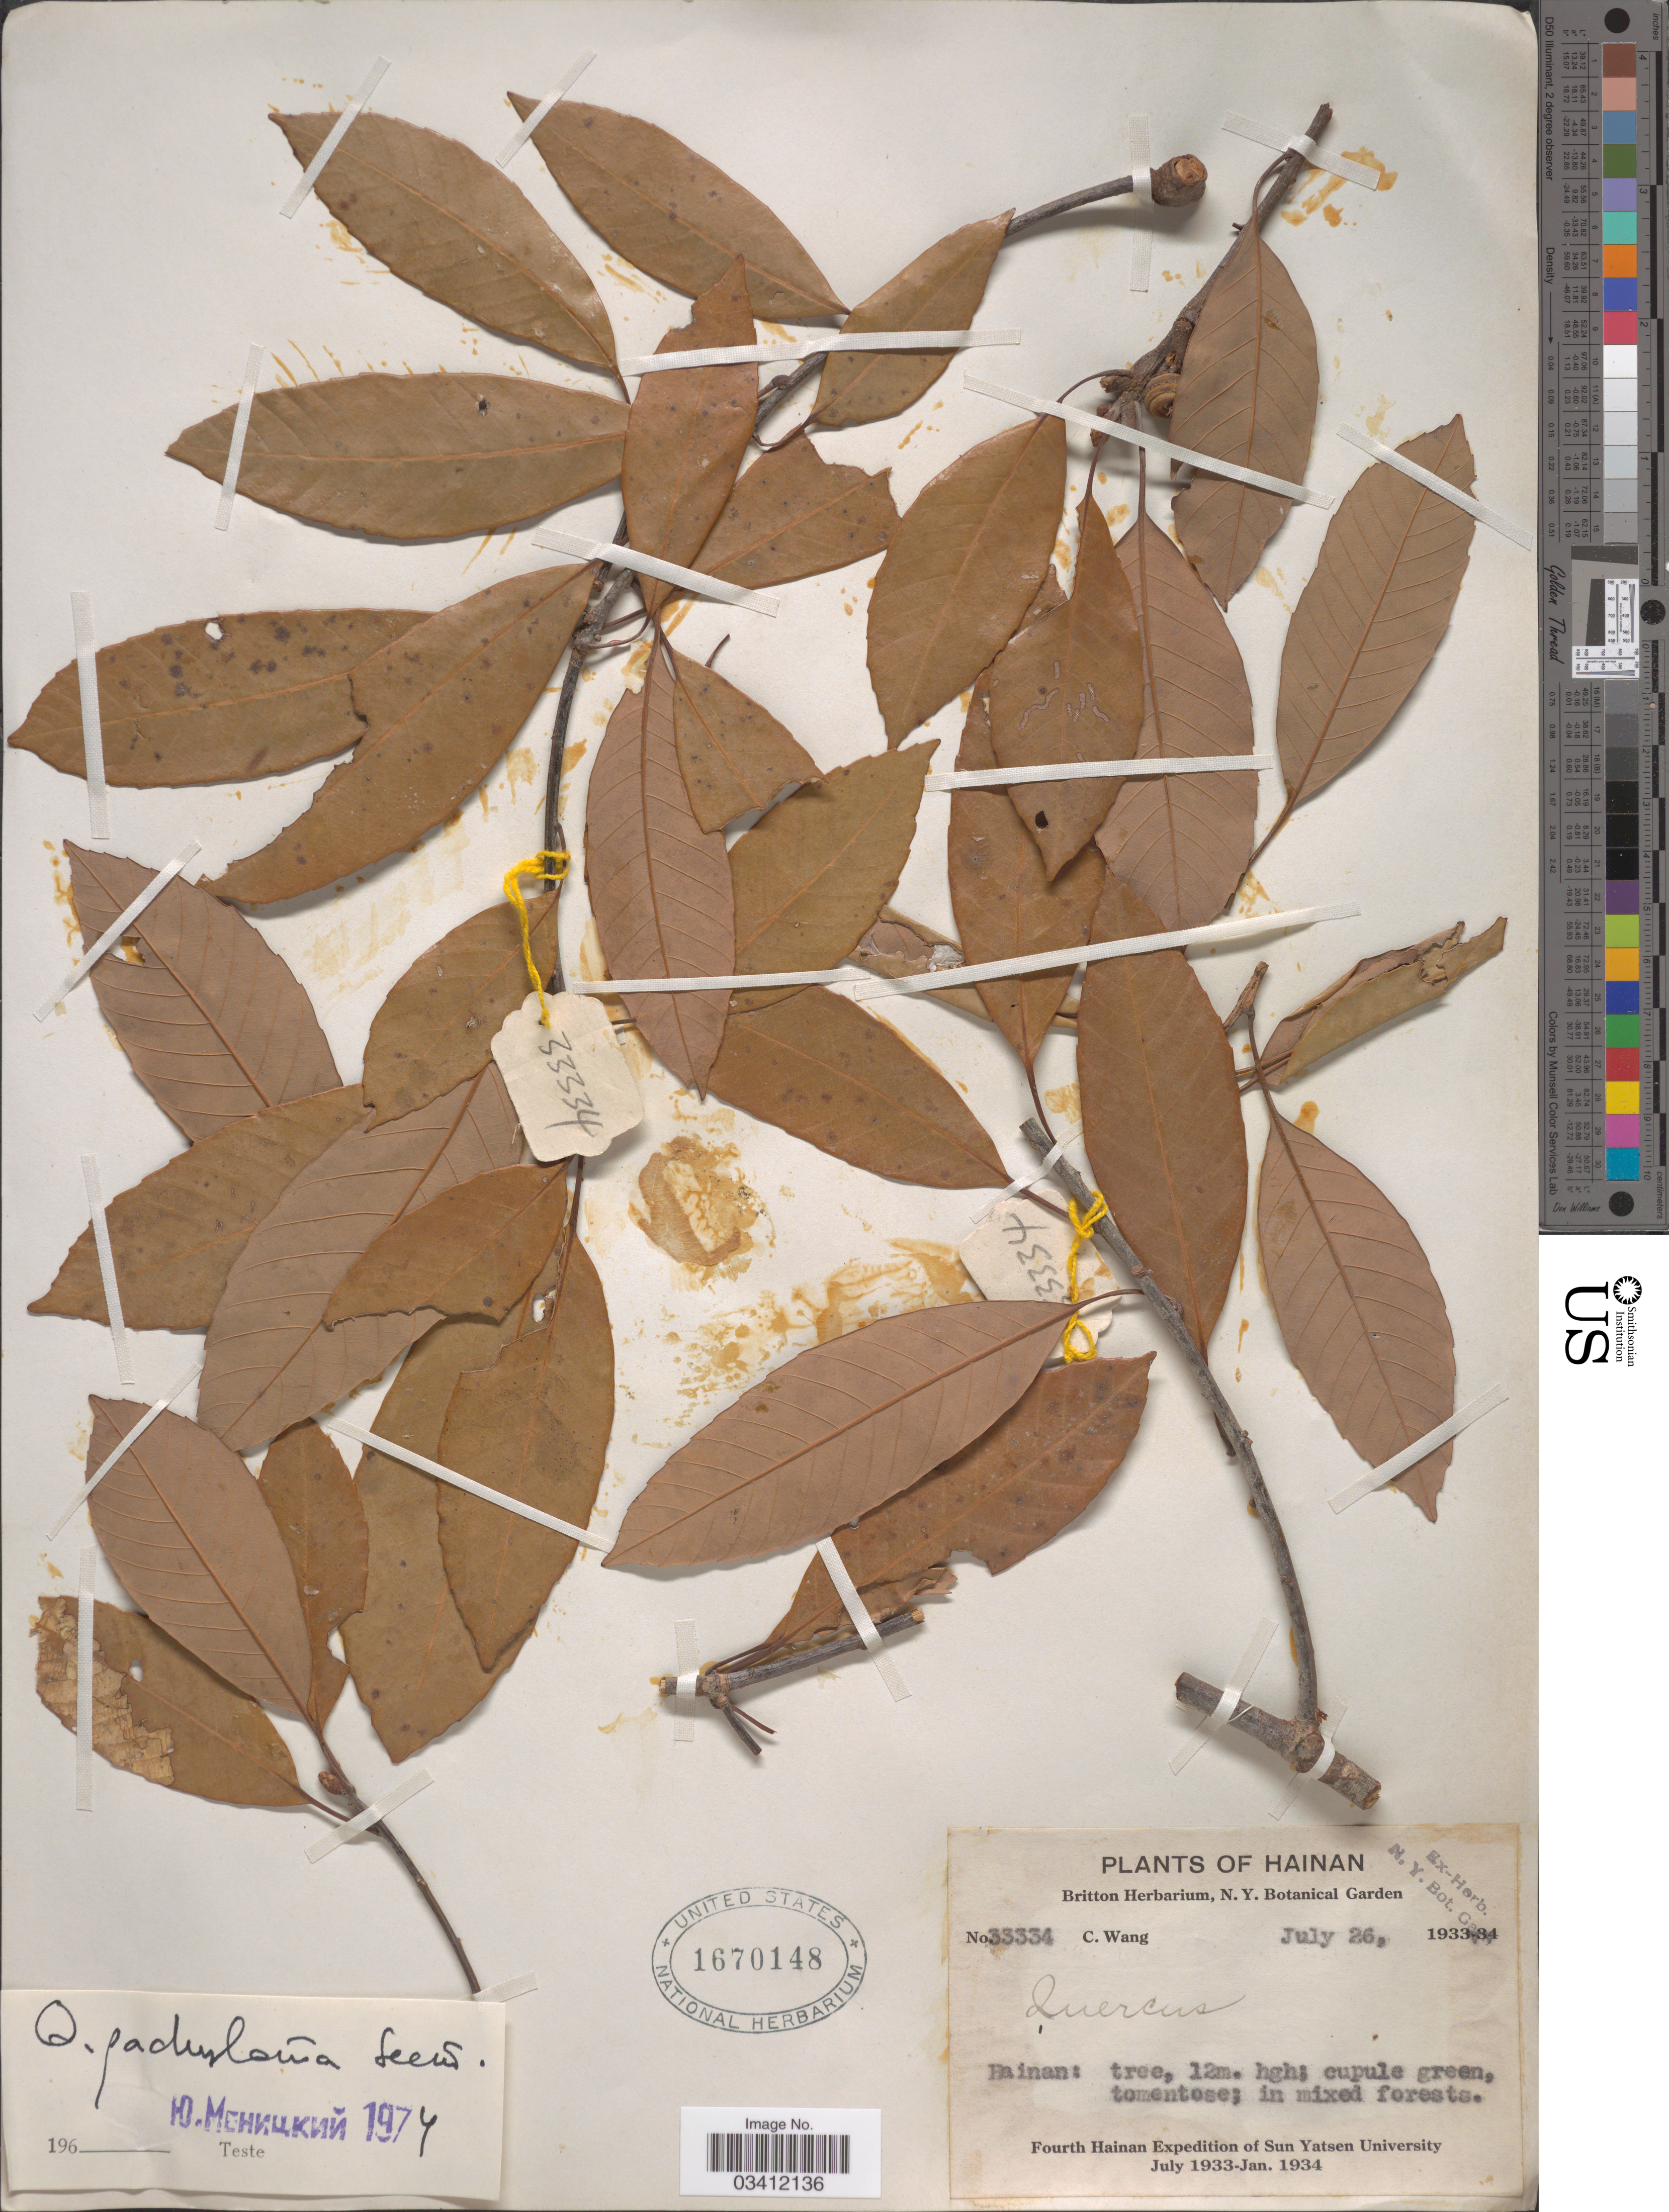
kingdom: Plantae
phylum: Tracheophyta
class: Magnoliopsida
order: Fagales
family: Fagaceae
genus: Quercus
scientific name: Quercus pachyloma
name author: Seemen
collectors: C. Wang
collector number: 33334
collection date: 1933-07-26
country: China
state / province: Hainan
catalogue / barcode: US 1670148